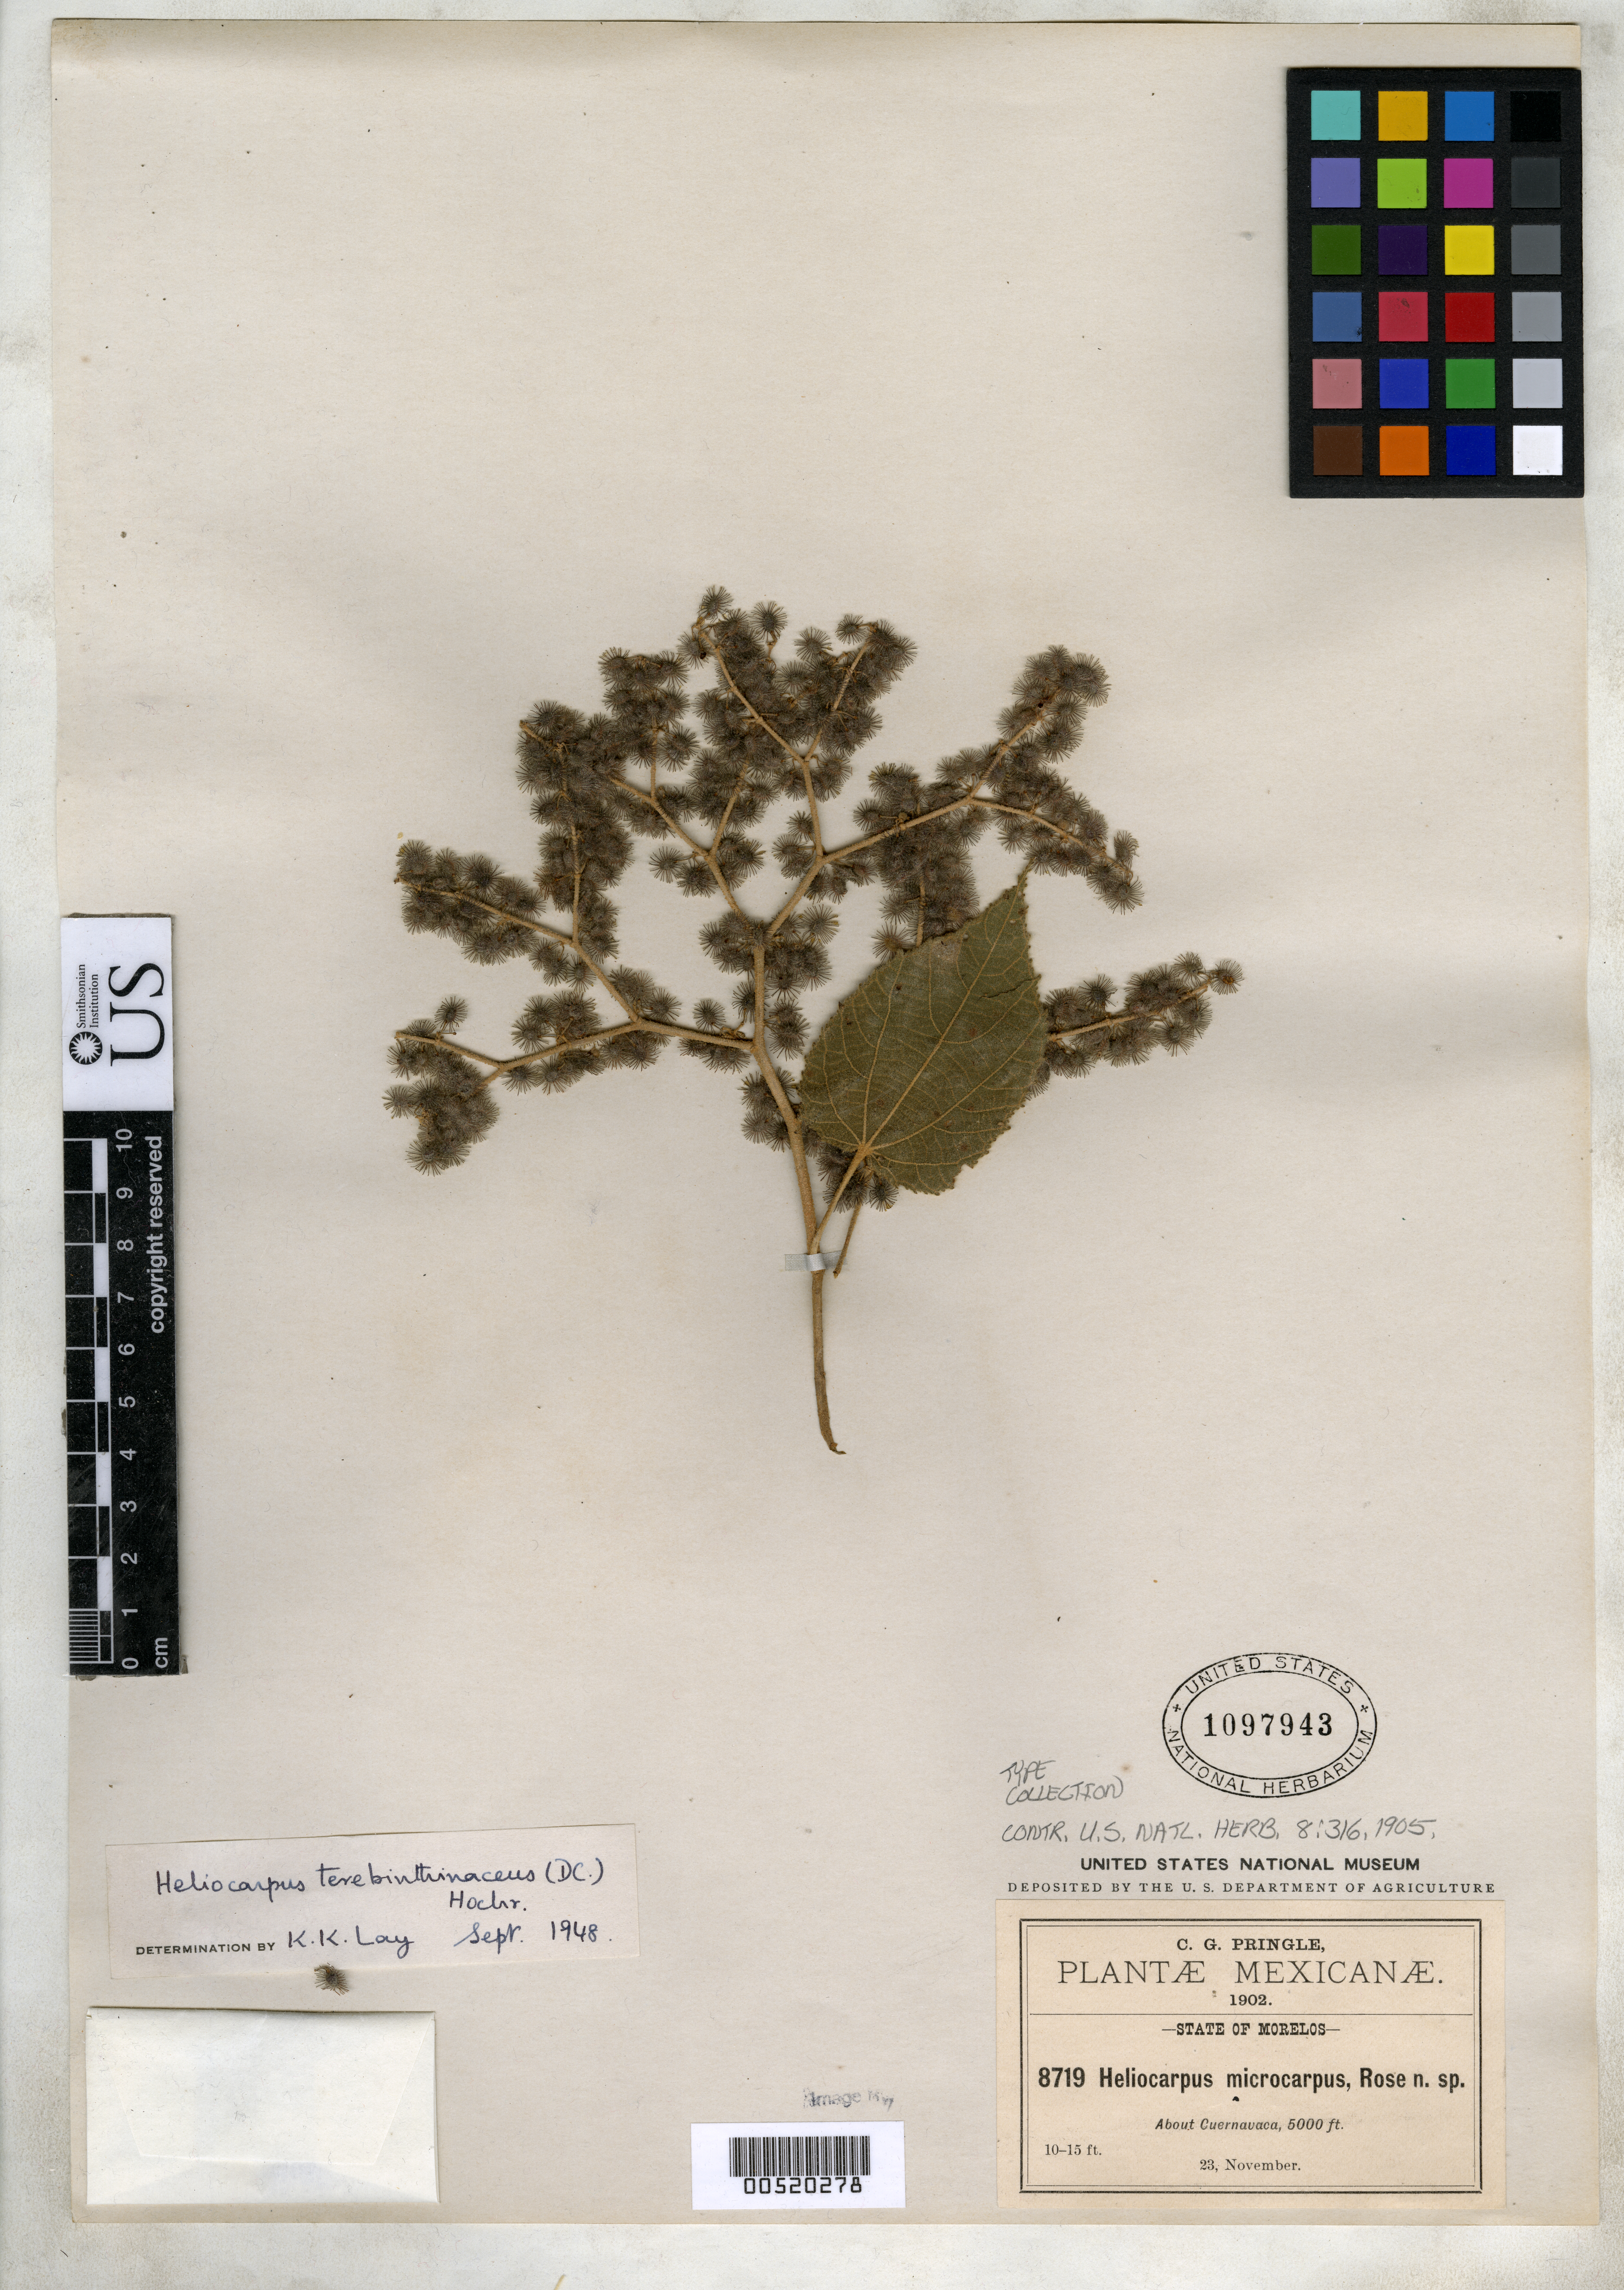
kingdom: Plantae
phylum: Tracheophyta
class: Magnoliopsida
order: Malvales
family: Malvaceae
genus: Heliocarpus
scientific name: Heliocarpus microcarpus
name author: Rose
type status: Type Collection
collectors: C. G. Pringle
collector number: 8719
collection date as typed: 23 Nov 1902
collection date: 1902-11-23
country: Mexico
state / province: Morelos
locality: About Cuernavaca.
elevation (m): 1524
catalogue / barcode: US 1097943